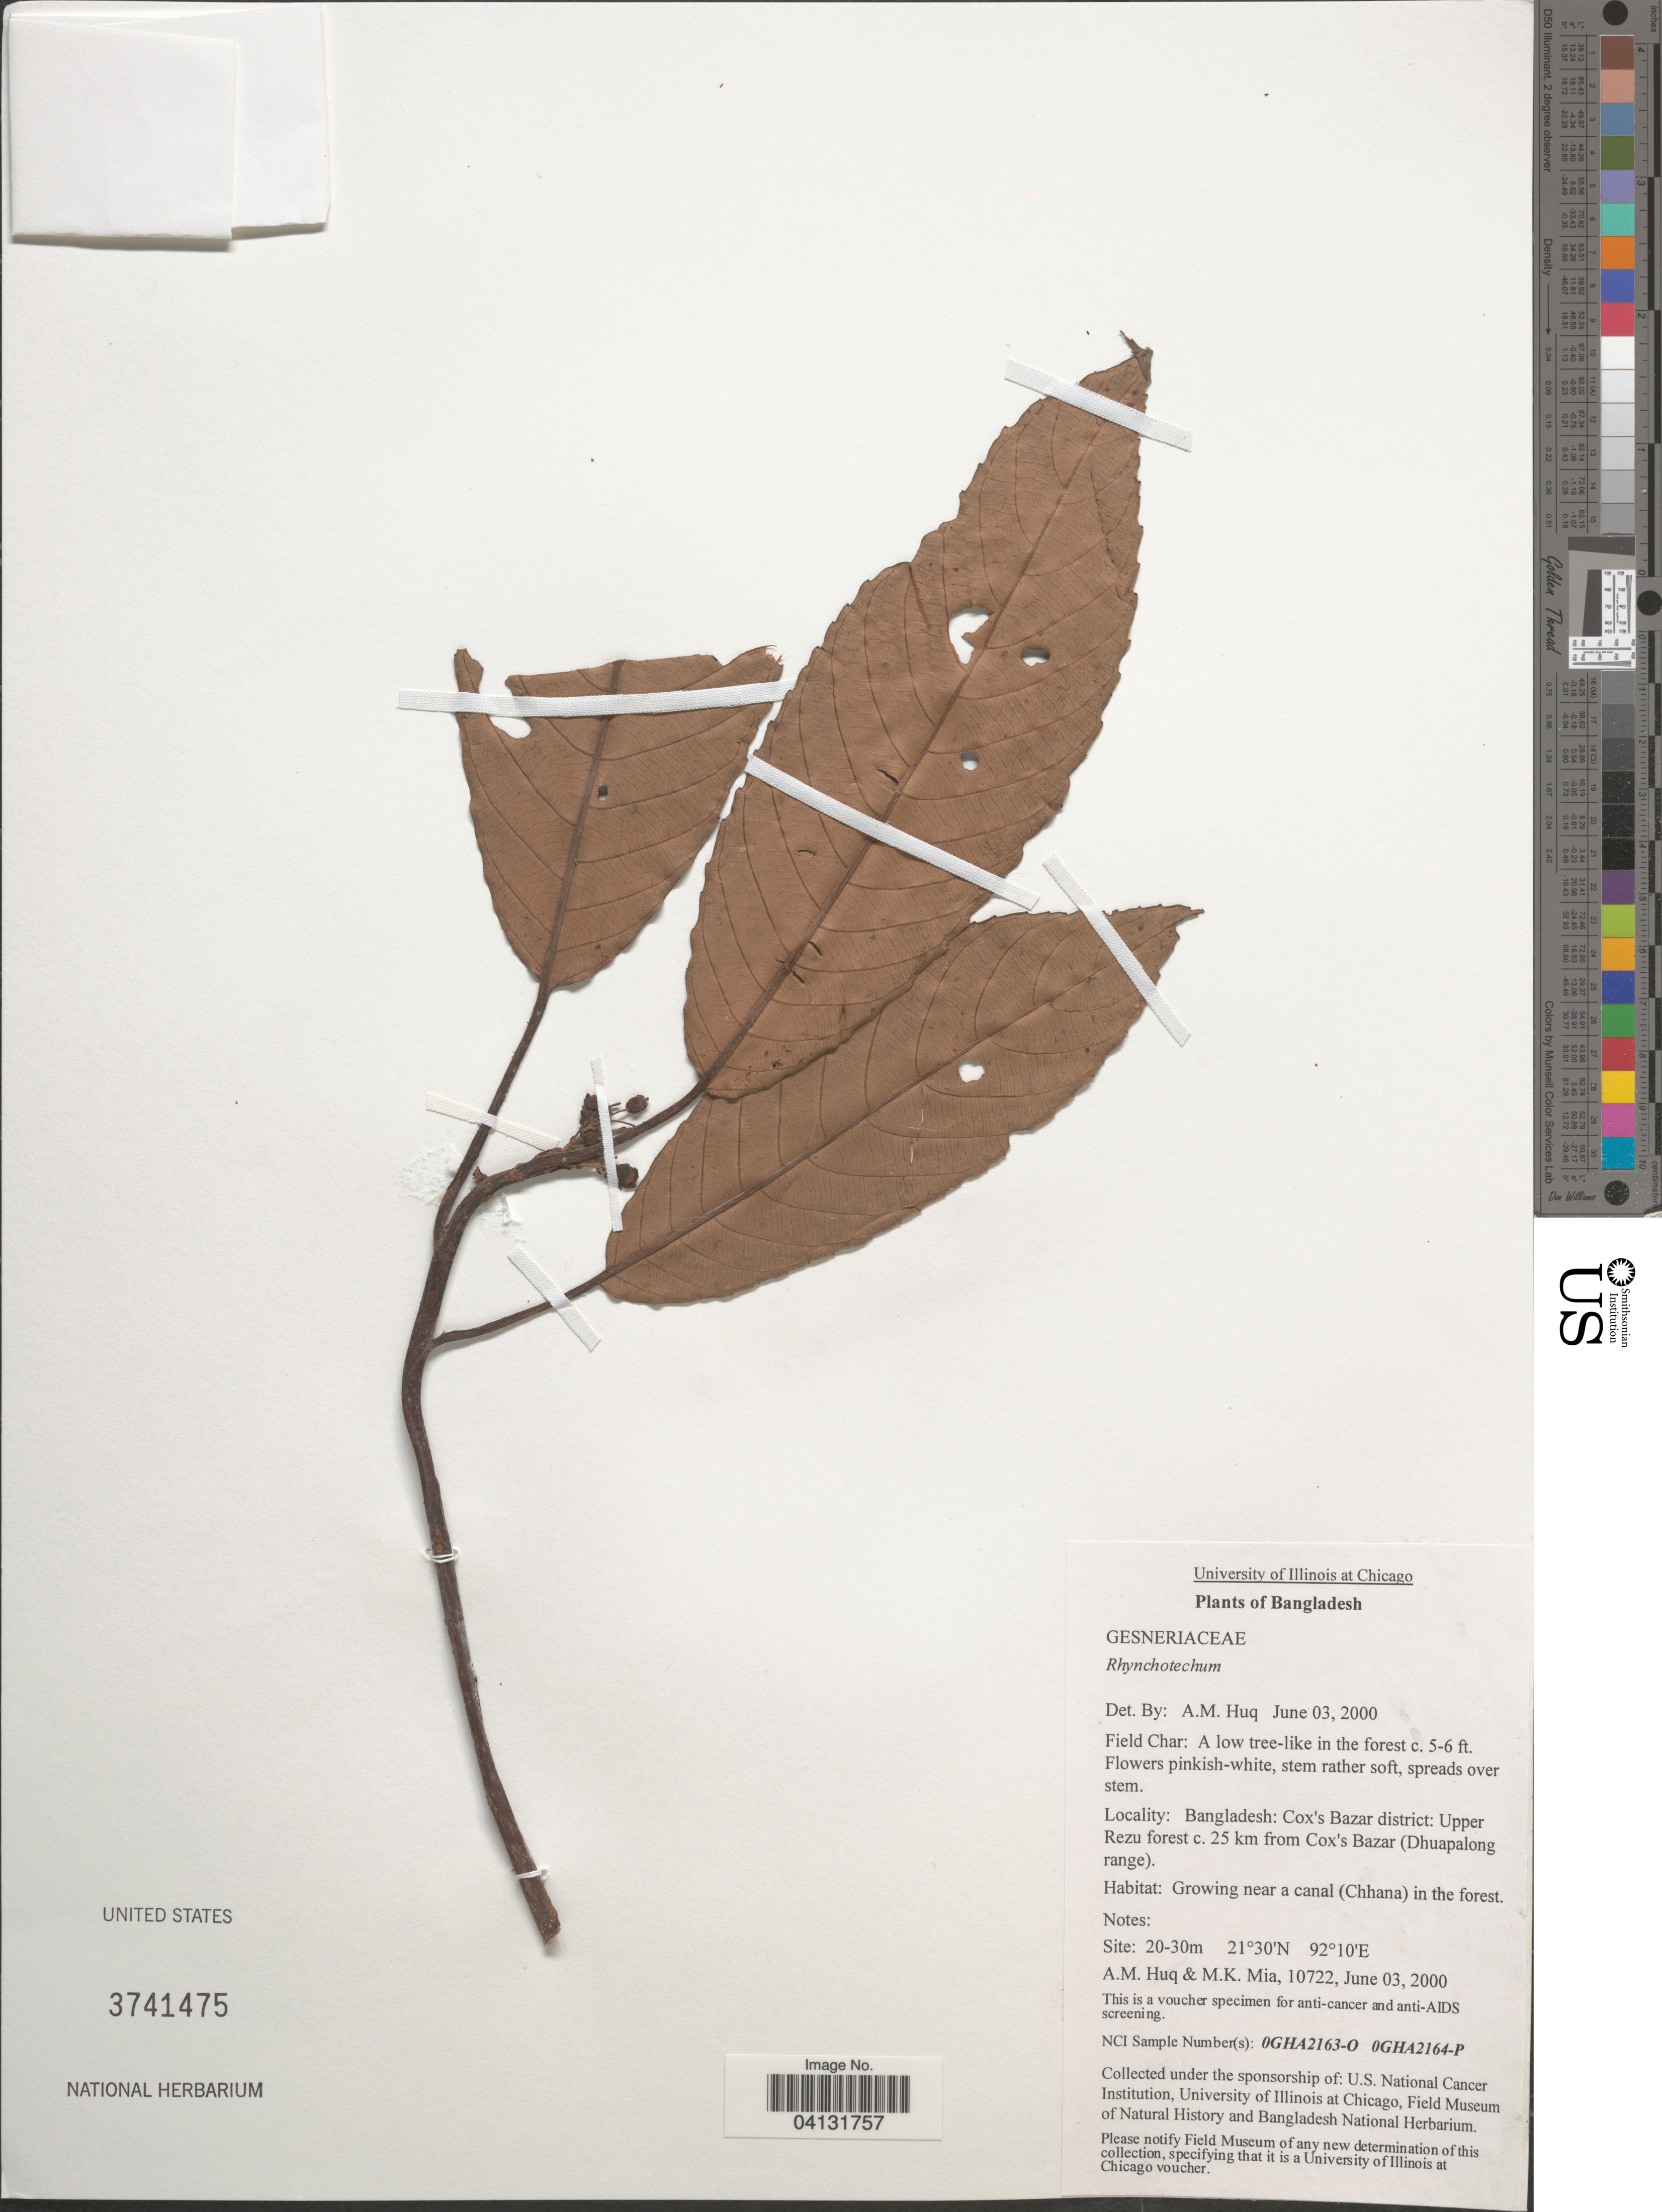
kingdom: Plantae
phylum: Tracheophyta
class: Magnoliopsida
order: Lamiales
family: Gesneriaceae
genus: Rhynchotechum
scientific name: Rhynchotechum sp.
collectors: A. M. Huq & M. Mia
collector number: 10722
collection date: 2000-06-03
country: Bangladesh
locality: Cox's Bazar district: Upper Rezu forest c. 25 km from Cox's Bazar (Dhuapalong range).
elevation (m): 20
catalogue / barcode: US 3741475